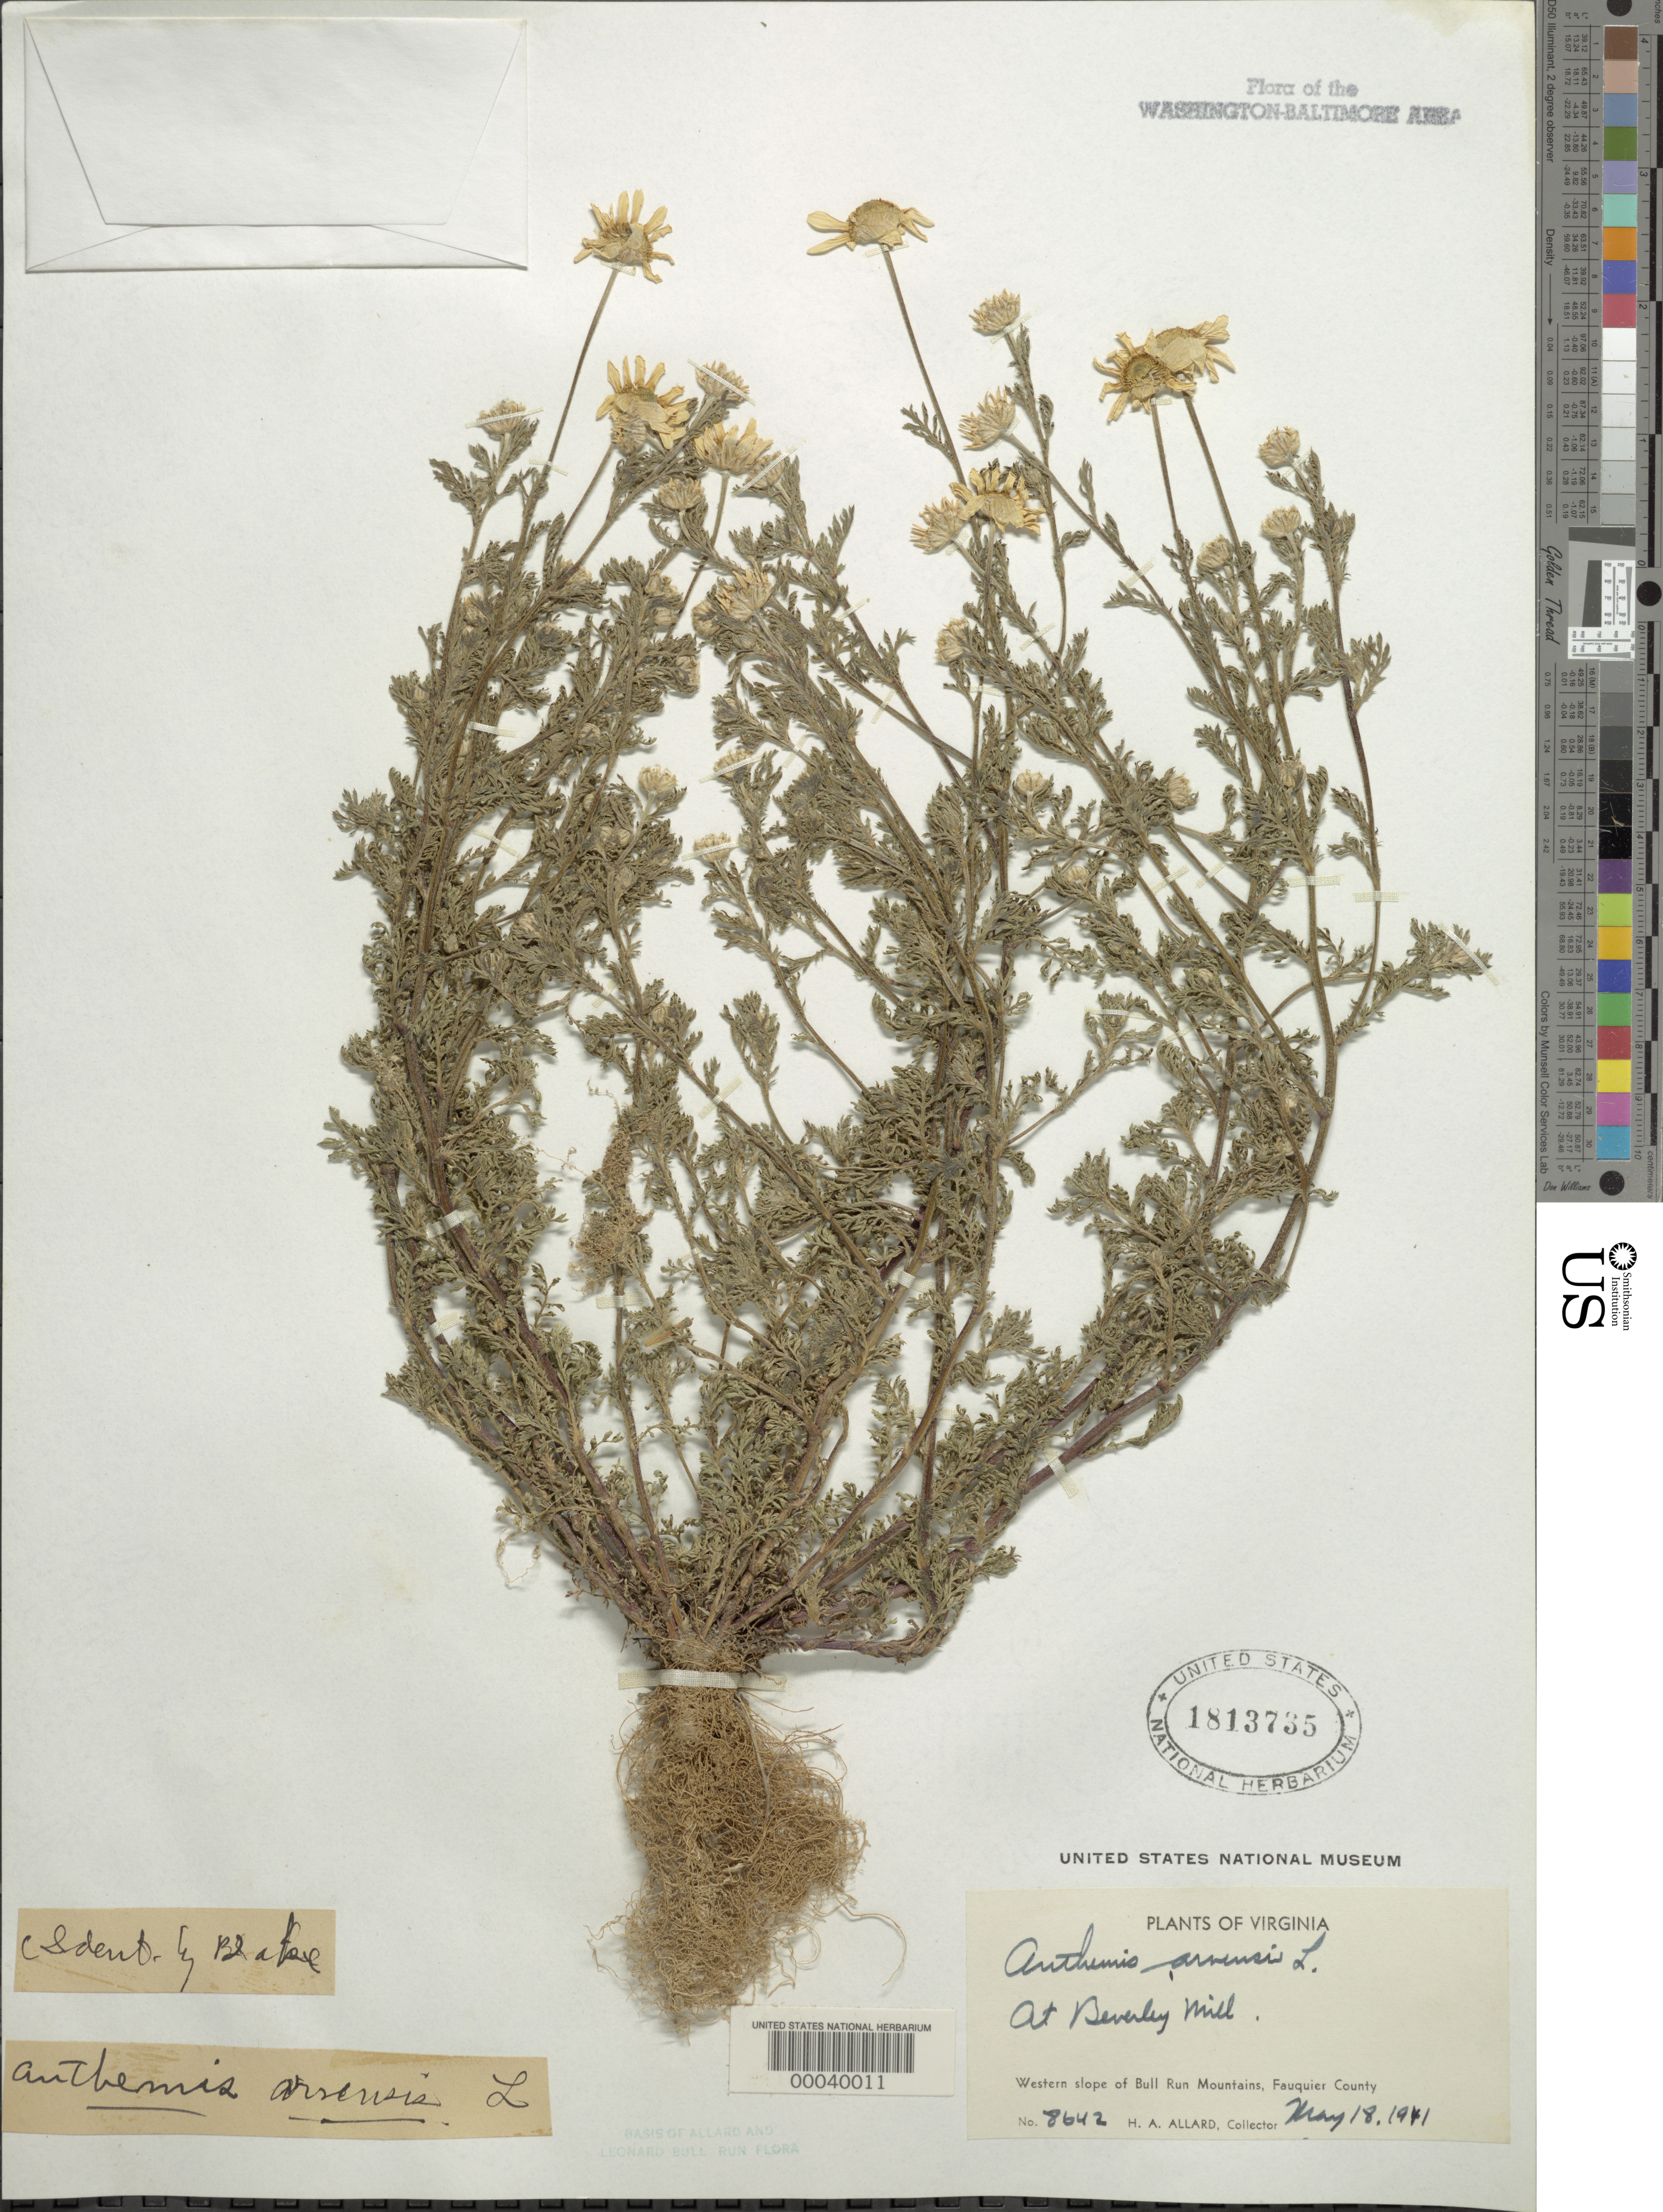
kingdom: Plantae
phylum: Tracheophyta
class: Magnoliopsida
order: Asterales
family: Asteraceae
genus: Anthemis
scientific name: Anthemis arvensis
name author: L.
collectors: H. A. Allard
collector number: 8642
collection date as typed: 18 May 1941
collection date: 1941-05-18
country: United States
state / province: Virginia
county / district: Fauquier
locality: Beverley Mill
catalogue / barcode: US 1813735